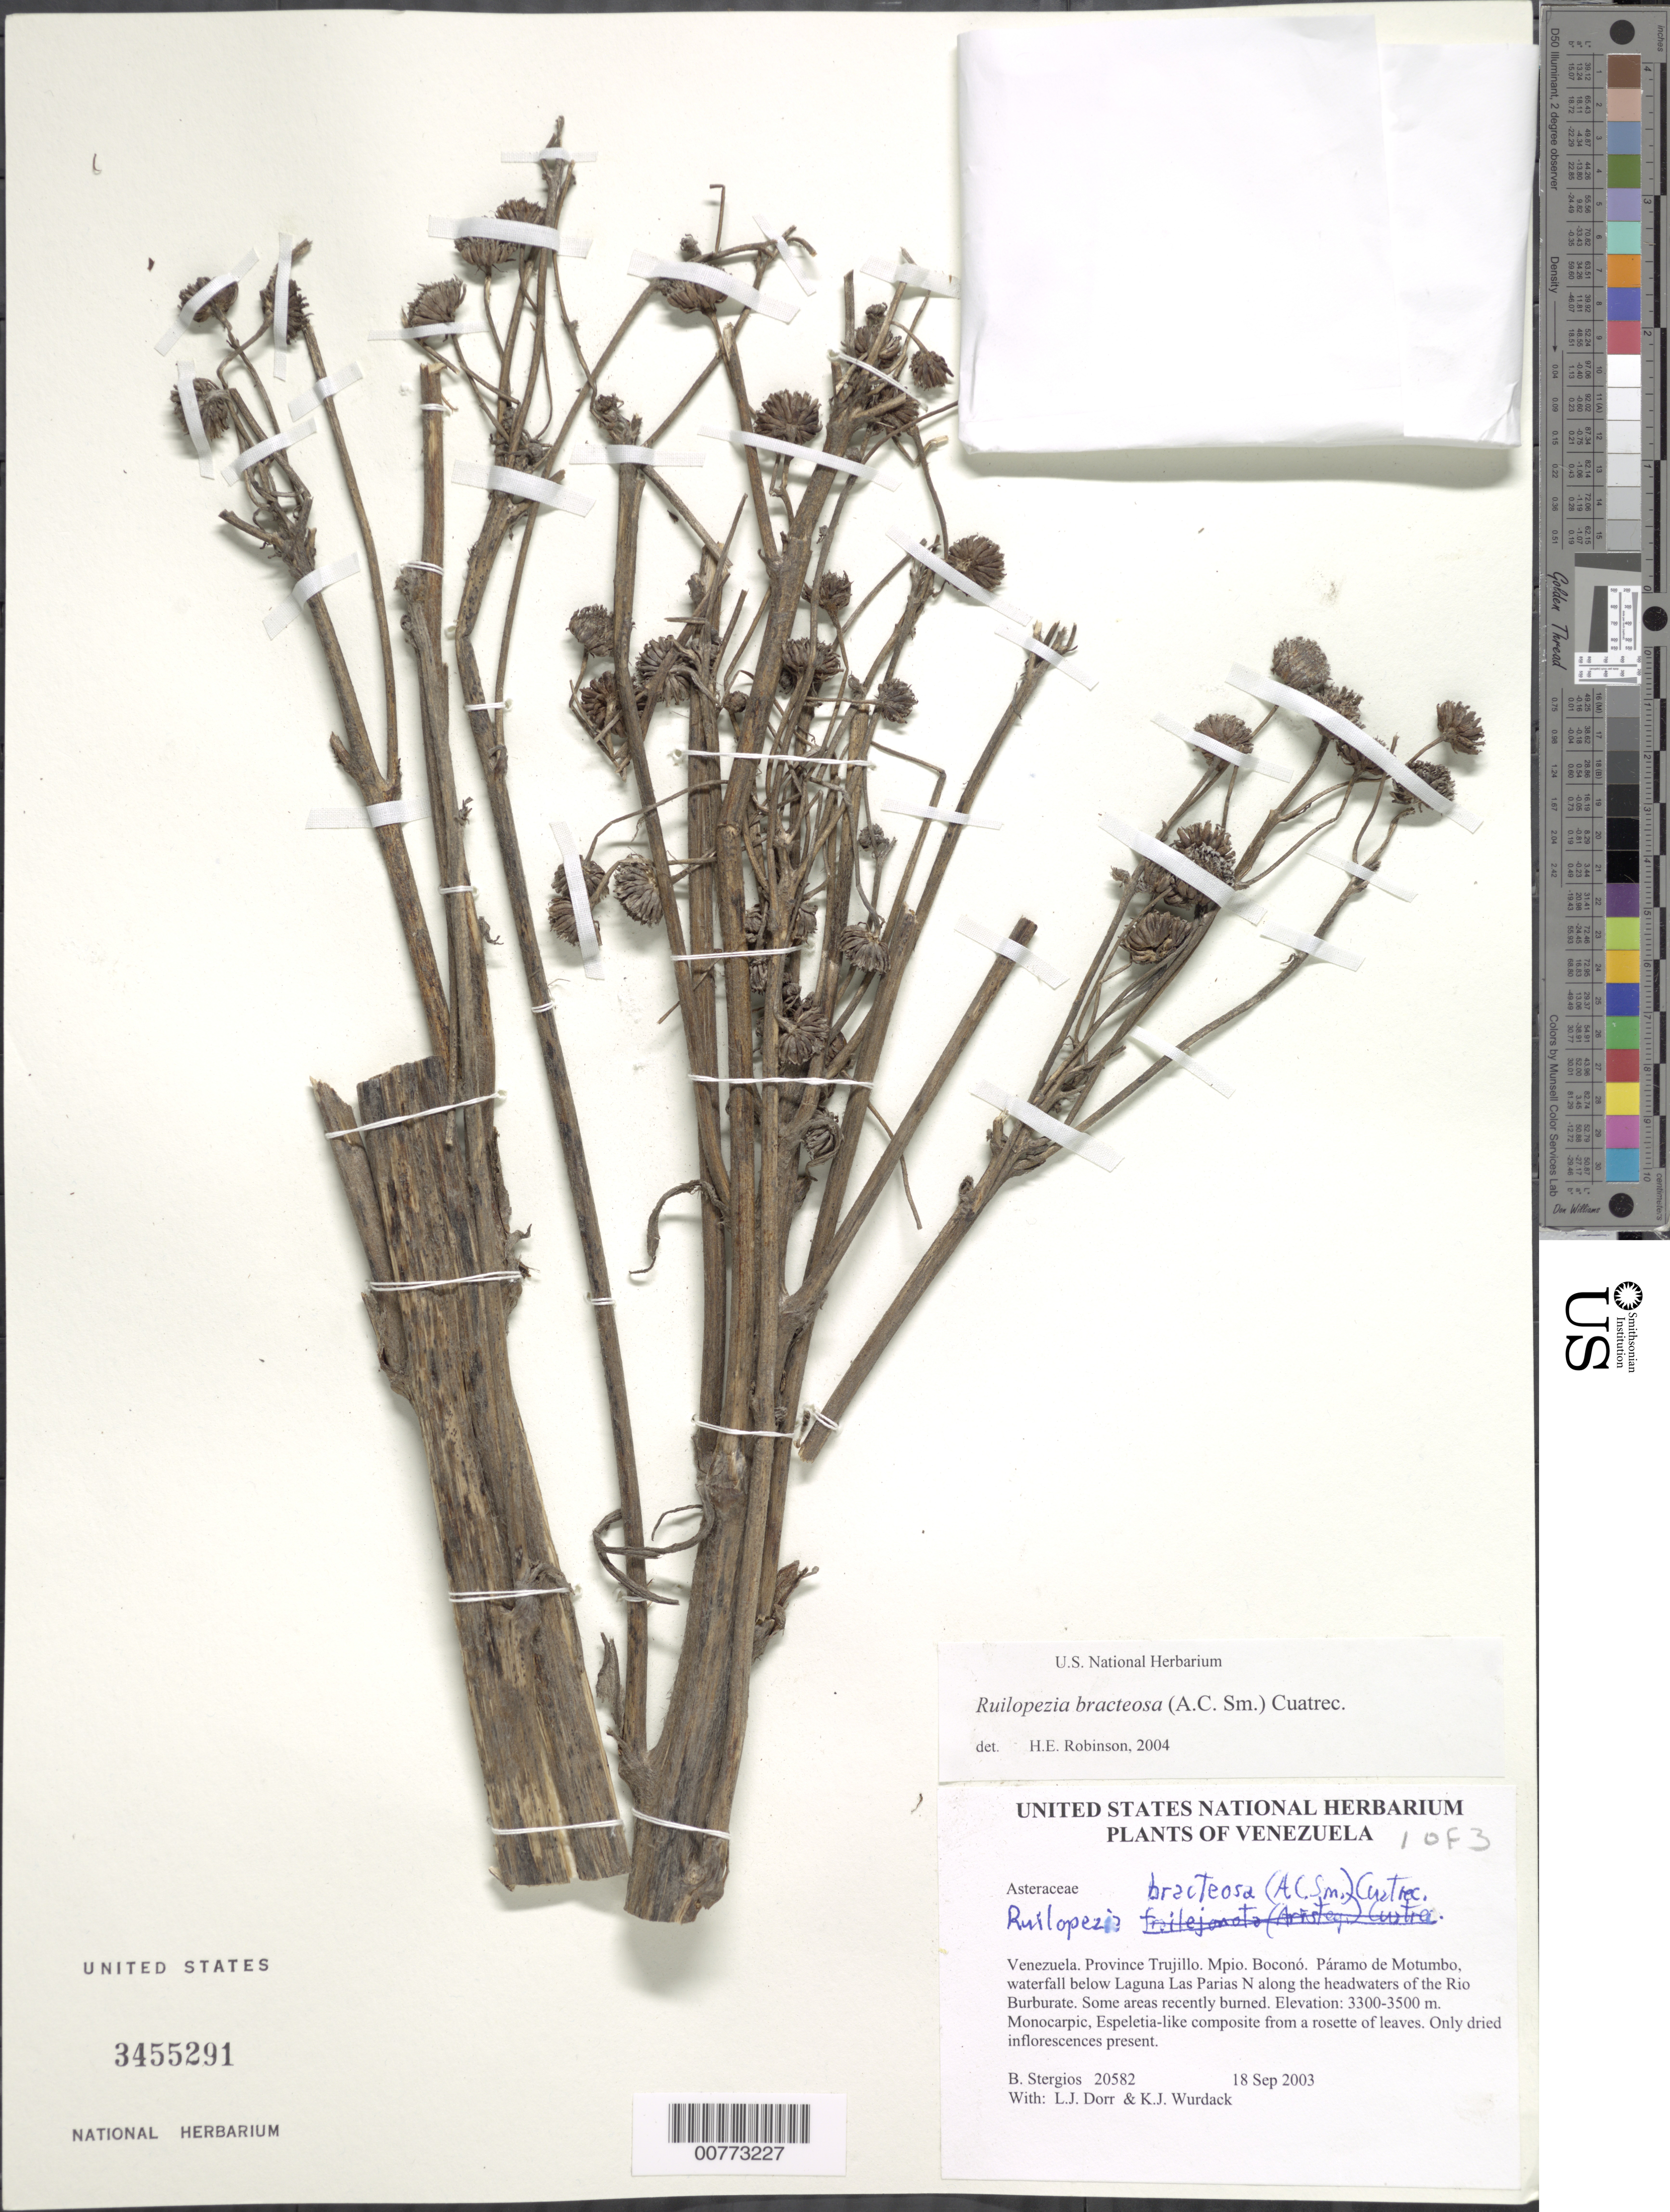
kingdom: Plantae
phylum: Tracheophyta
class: Magnoliopsida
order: Asterales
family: Asteraceae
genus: Ruilopezia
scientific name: Ruilopezia bracteosa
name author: (Standl.) Cuatrec.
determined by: Robinson, Harold E., (US)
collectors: B. G. Stergios, L. J. Dorr & K. Wurdack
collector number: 20582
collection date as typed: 18 Sep 2003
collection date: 2003-09-18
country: Venezuela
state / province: Trujillo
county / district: Boconó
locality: Páramo de Motumbo, waterfall below Laguna Las Parias N along the headwaters of the Rio Burburate.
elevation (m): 3300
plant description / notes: PORT, US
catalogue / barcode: US 3455291